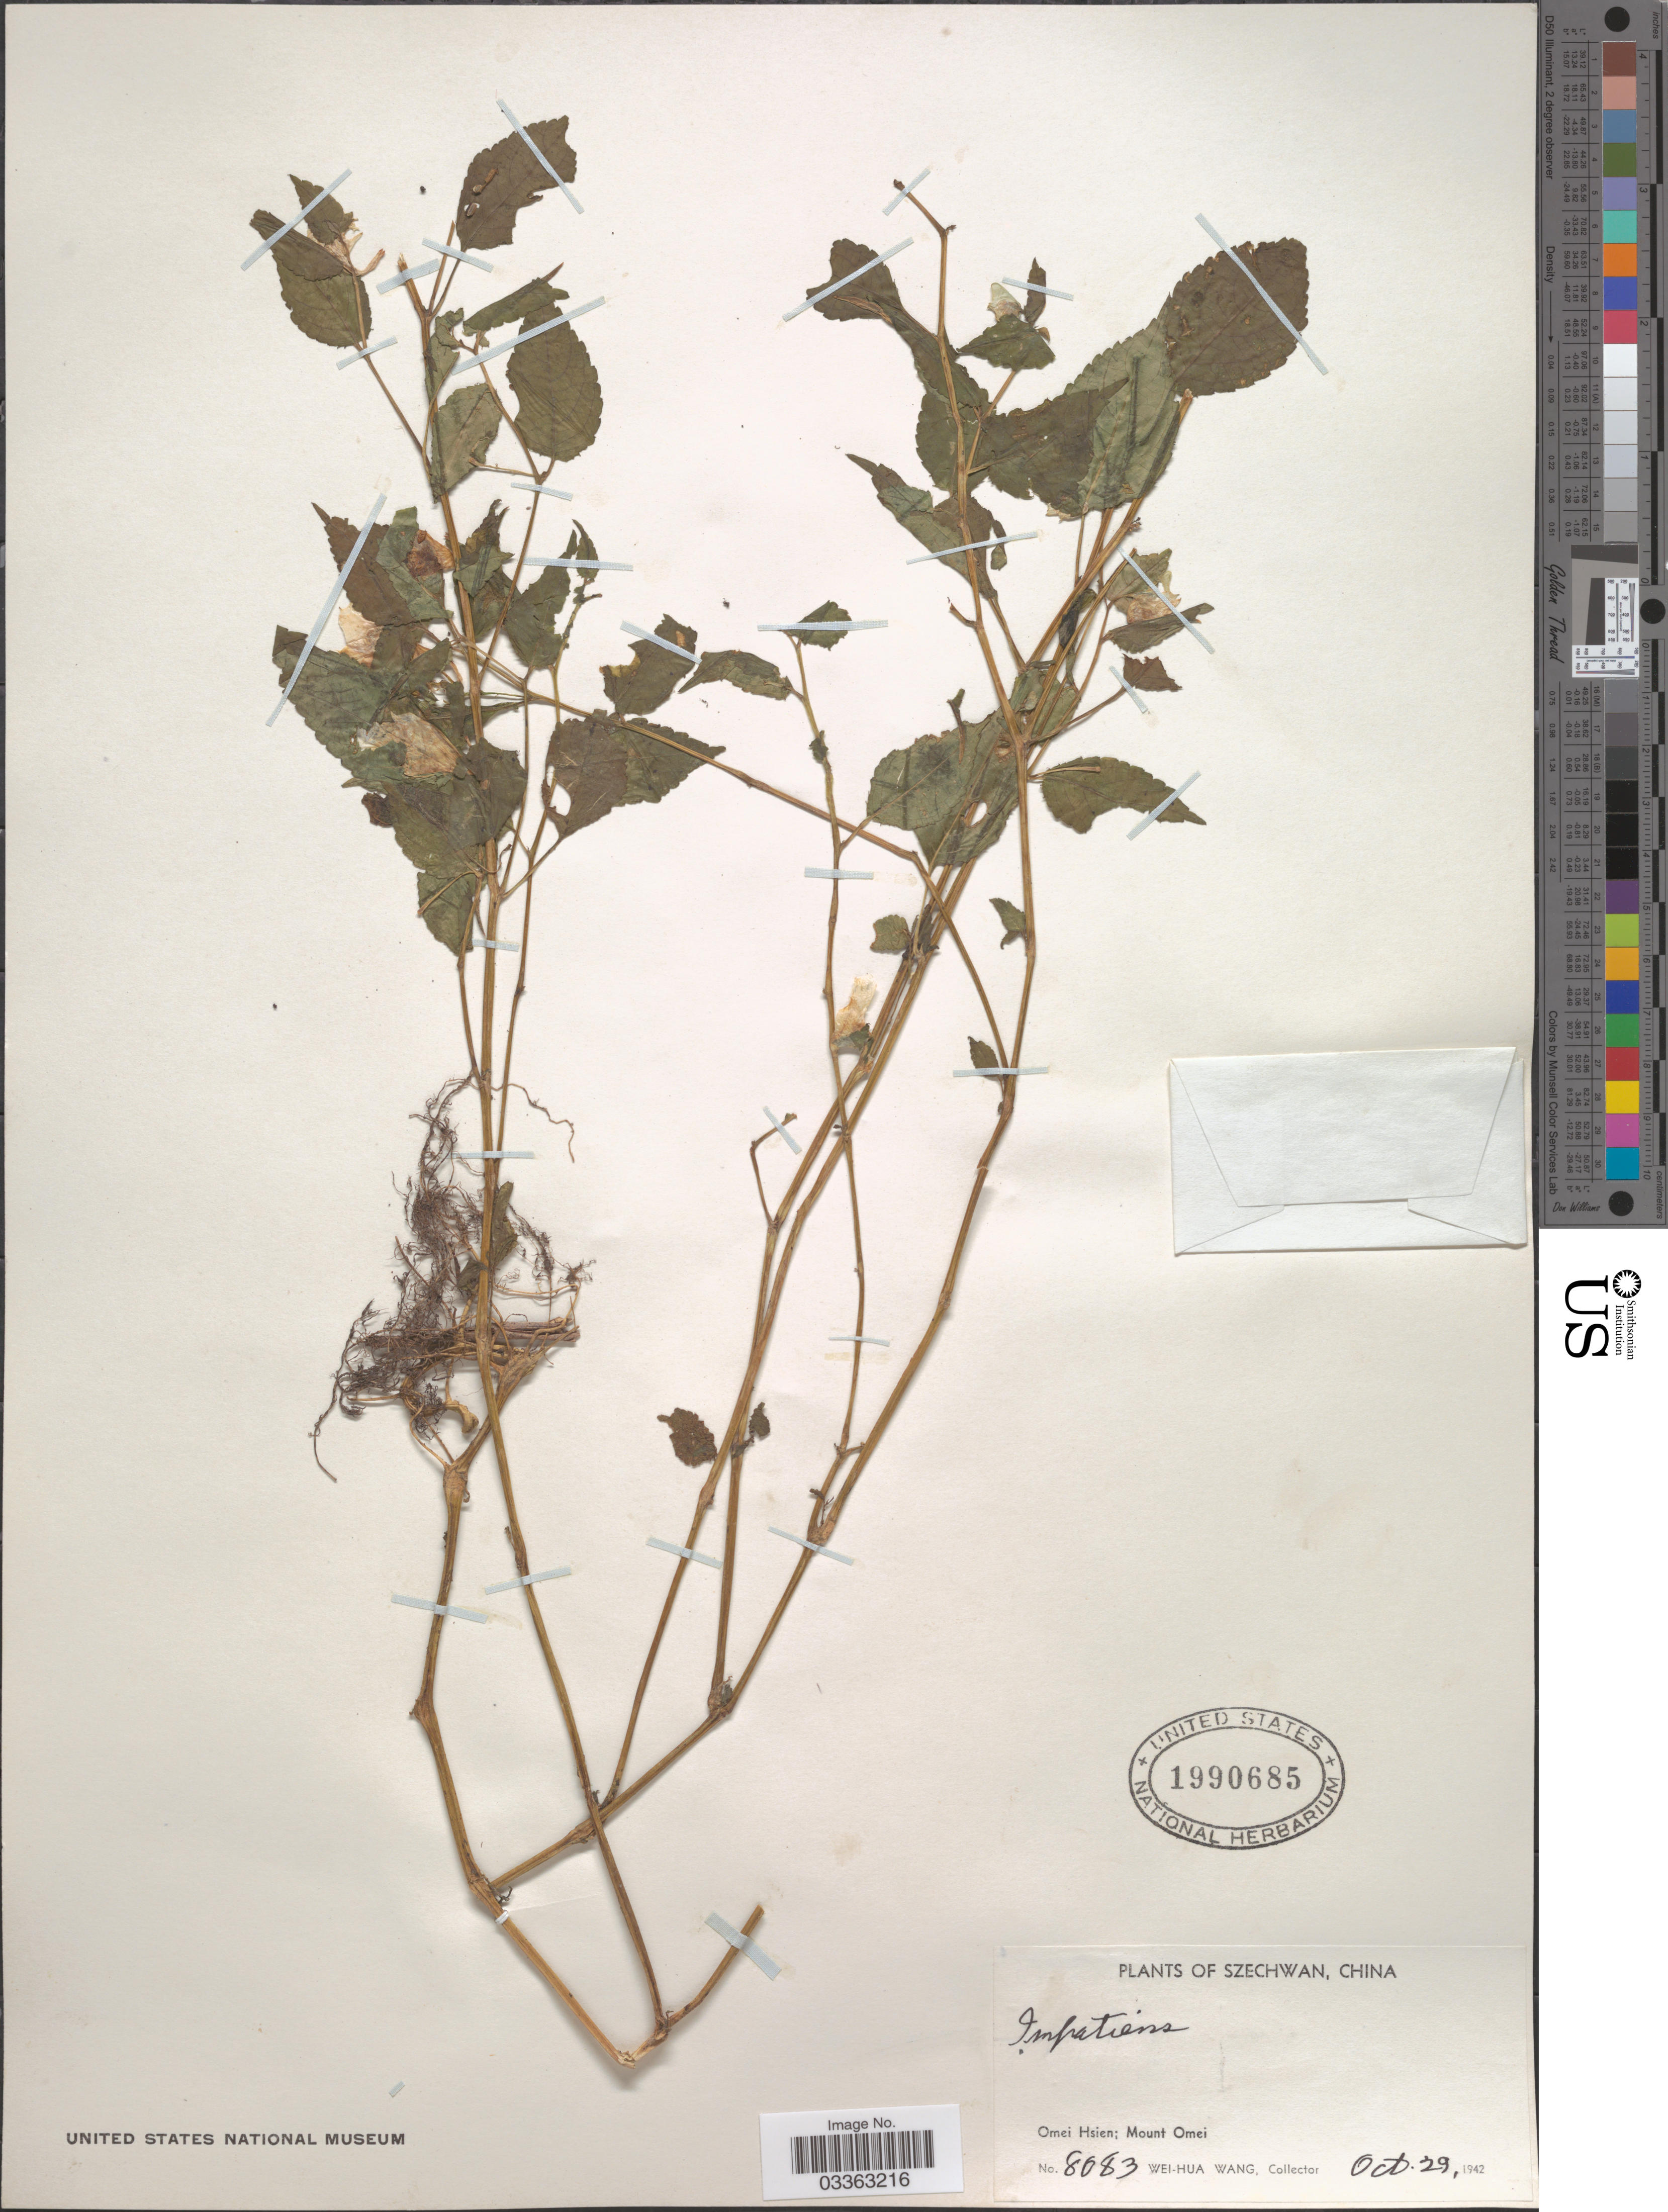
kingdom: Plantae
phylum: Tracheophyta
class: Magnoliopsida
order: Ericales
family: Balsaminaceae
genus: Impatiens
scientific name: Impatiens sp.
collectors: W. Wang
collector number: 8083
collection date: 1942-10-29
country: China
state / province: Sichuan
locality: Szechwan. Omei Hsien; Mount Omei.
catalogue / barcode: US 1990685